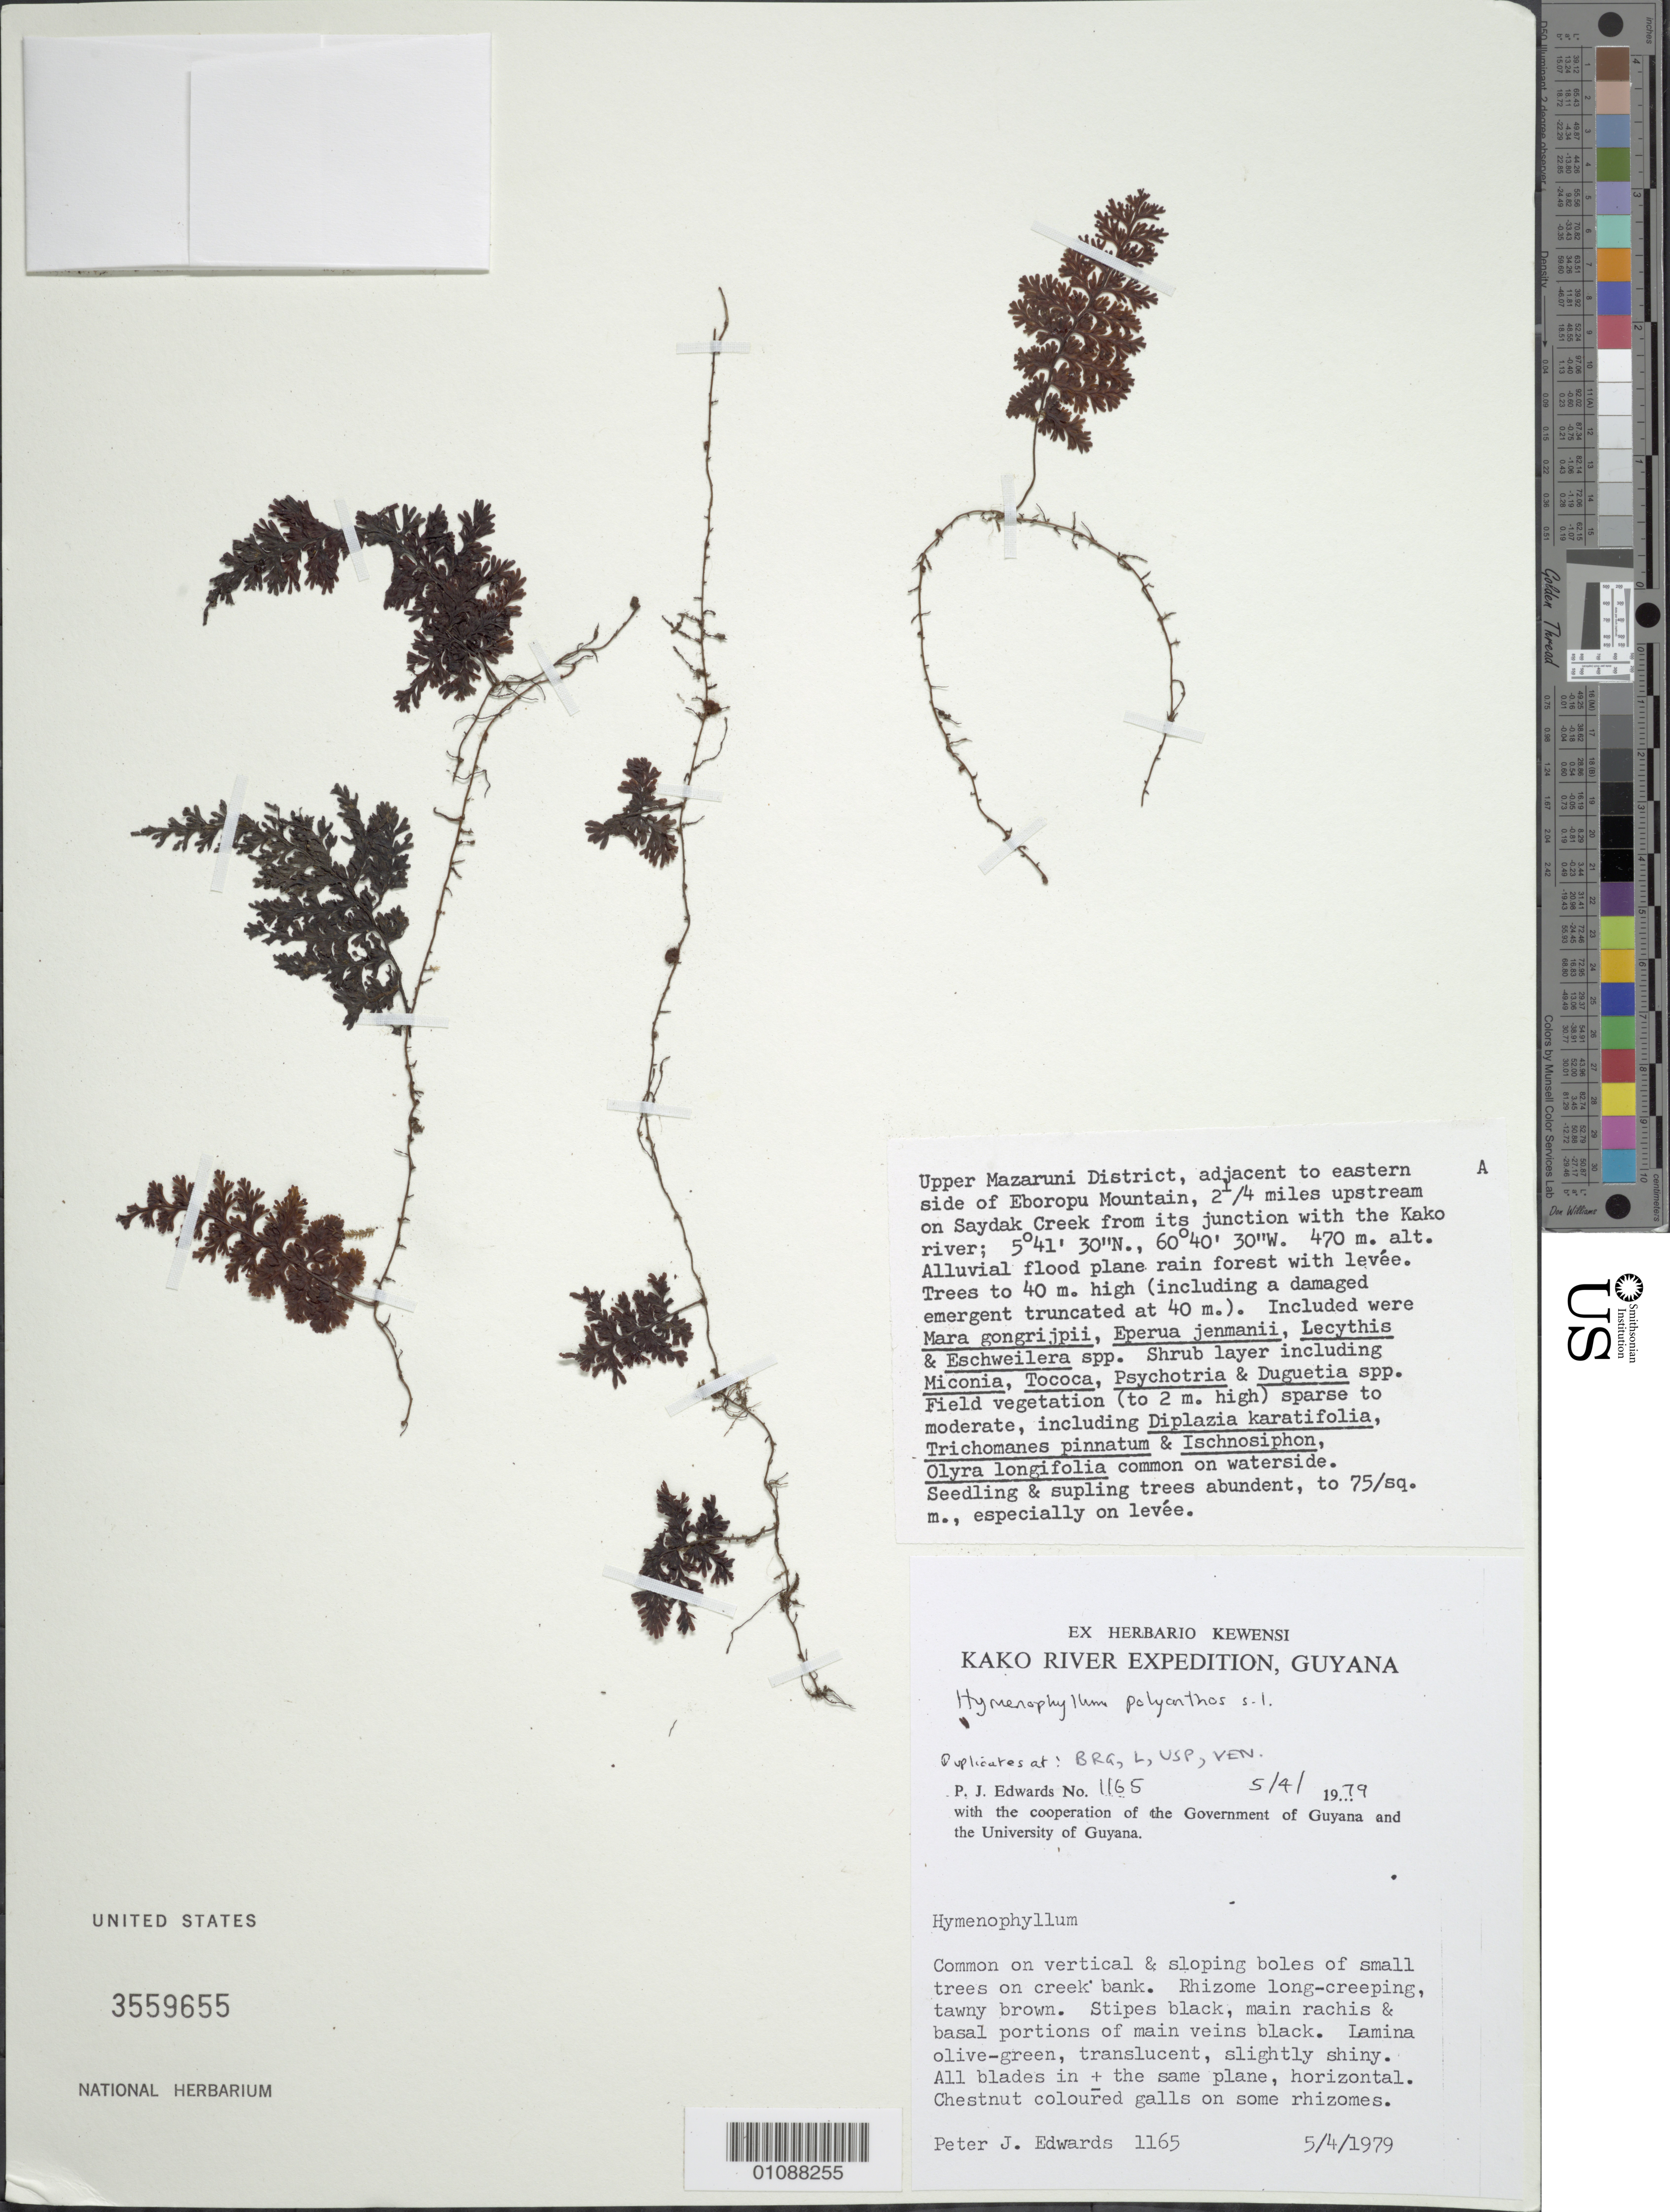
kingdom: Plantae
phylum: Tracheophyta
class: Polypodiopsida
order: Hymenophyllales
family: Hymenophyllaceae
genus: Hymenophyllum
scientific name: Hymenophyllum polyanthos var. polyanthos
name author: (Sw.) Sw.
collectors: P. Edwards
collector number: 1165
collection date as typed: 5-Apr-79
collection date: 1979-04-05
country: Guyana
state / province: Cuyuni-Mazaruni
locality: Upper Mazaruin Dist., adjacent to eastern side of Eboropu Mt., 2.25m upstream on Saydak Creek from its junction with the Kako river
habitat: Alluvial flood plane rain forest with levee. Trees to 40m high (including a damaged emergent truncated at 40m) Included were Mora gongrijpii, Eperua..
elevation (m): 470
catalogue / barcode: US 3559655